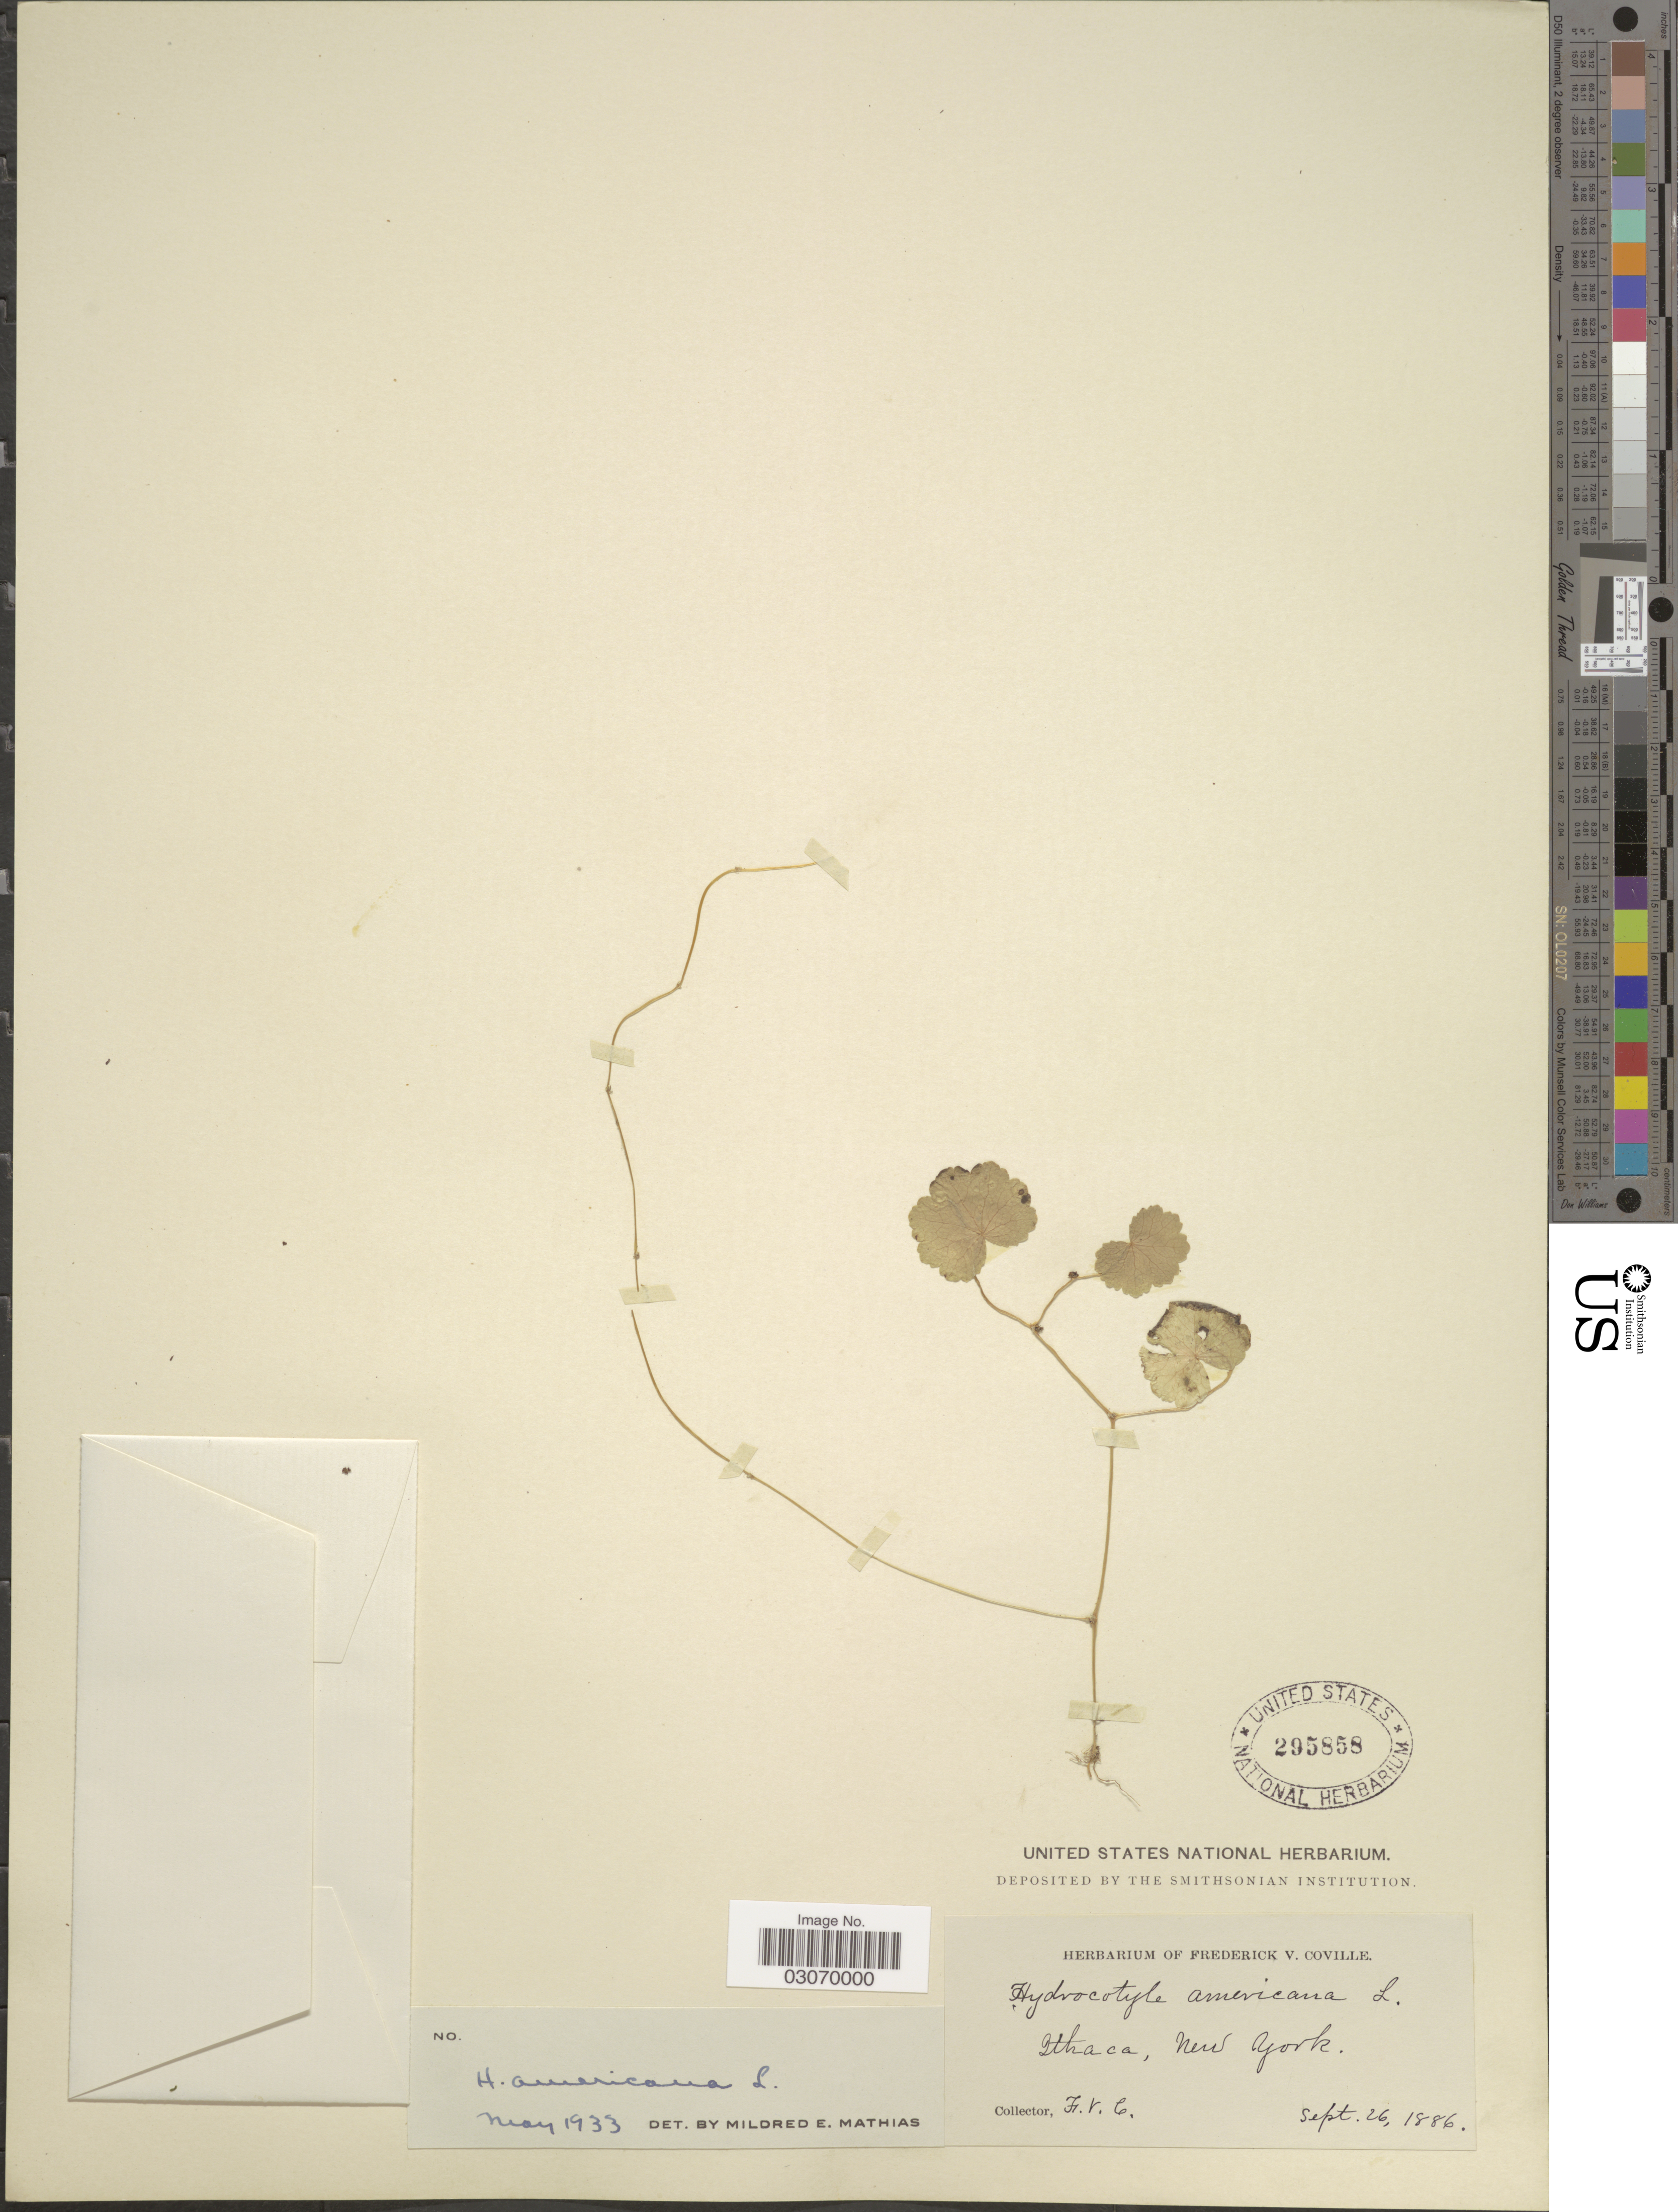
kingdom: Plantae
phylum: Tracheophyta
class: Magnoliopsida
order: Apiales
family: Araliaceae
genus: Hydrocotyle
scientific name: Hydrocotyle americana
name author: L.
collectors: F. V. Coville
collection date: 1886-09-26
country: United States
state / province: New York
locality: Ithaca.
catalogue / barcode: US 295858